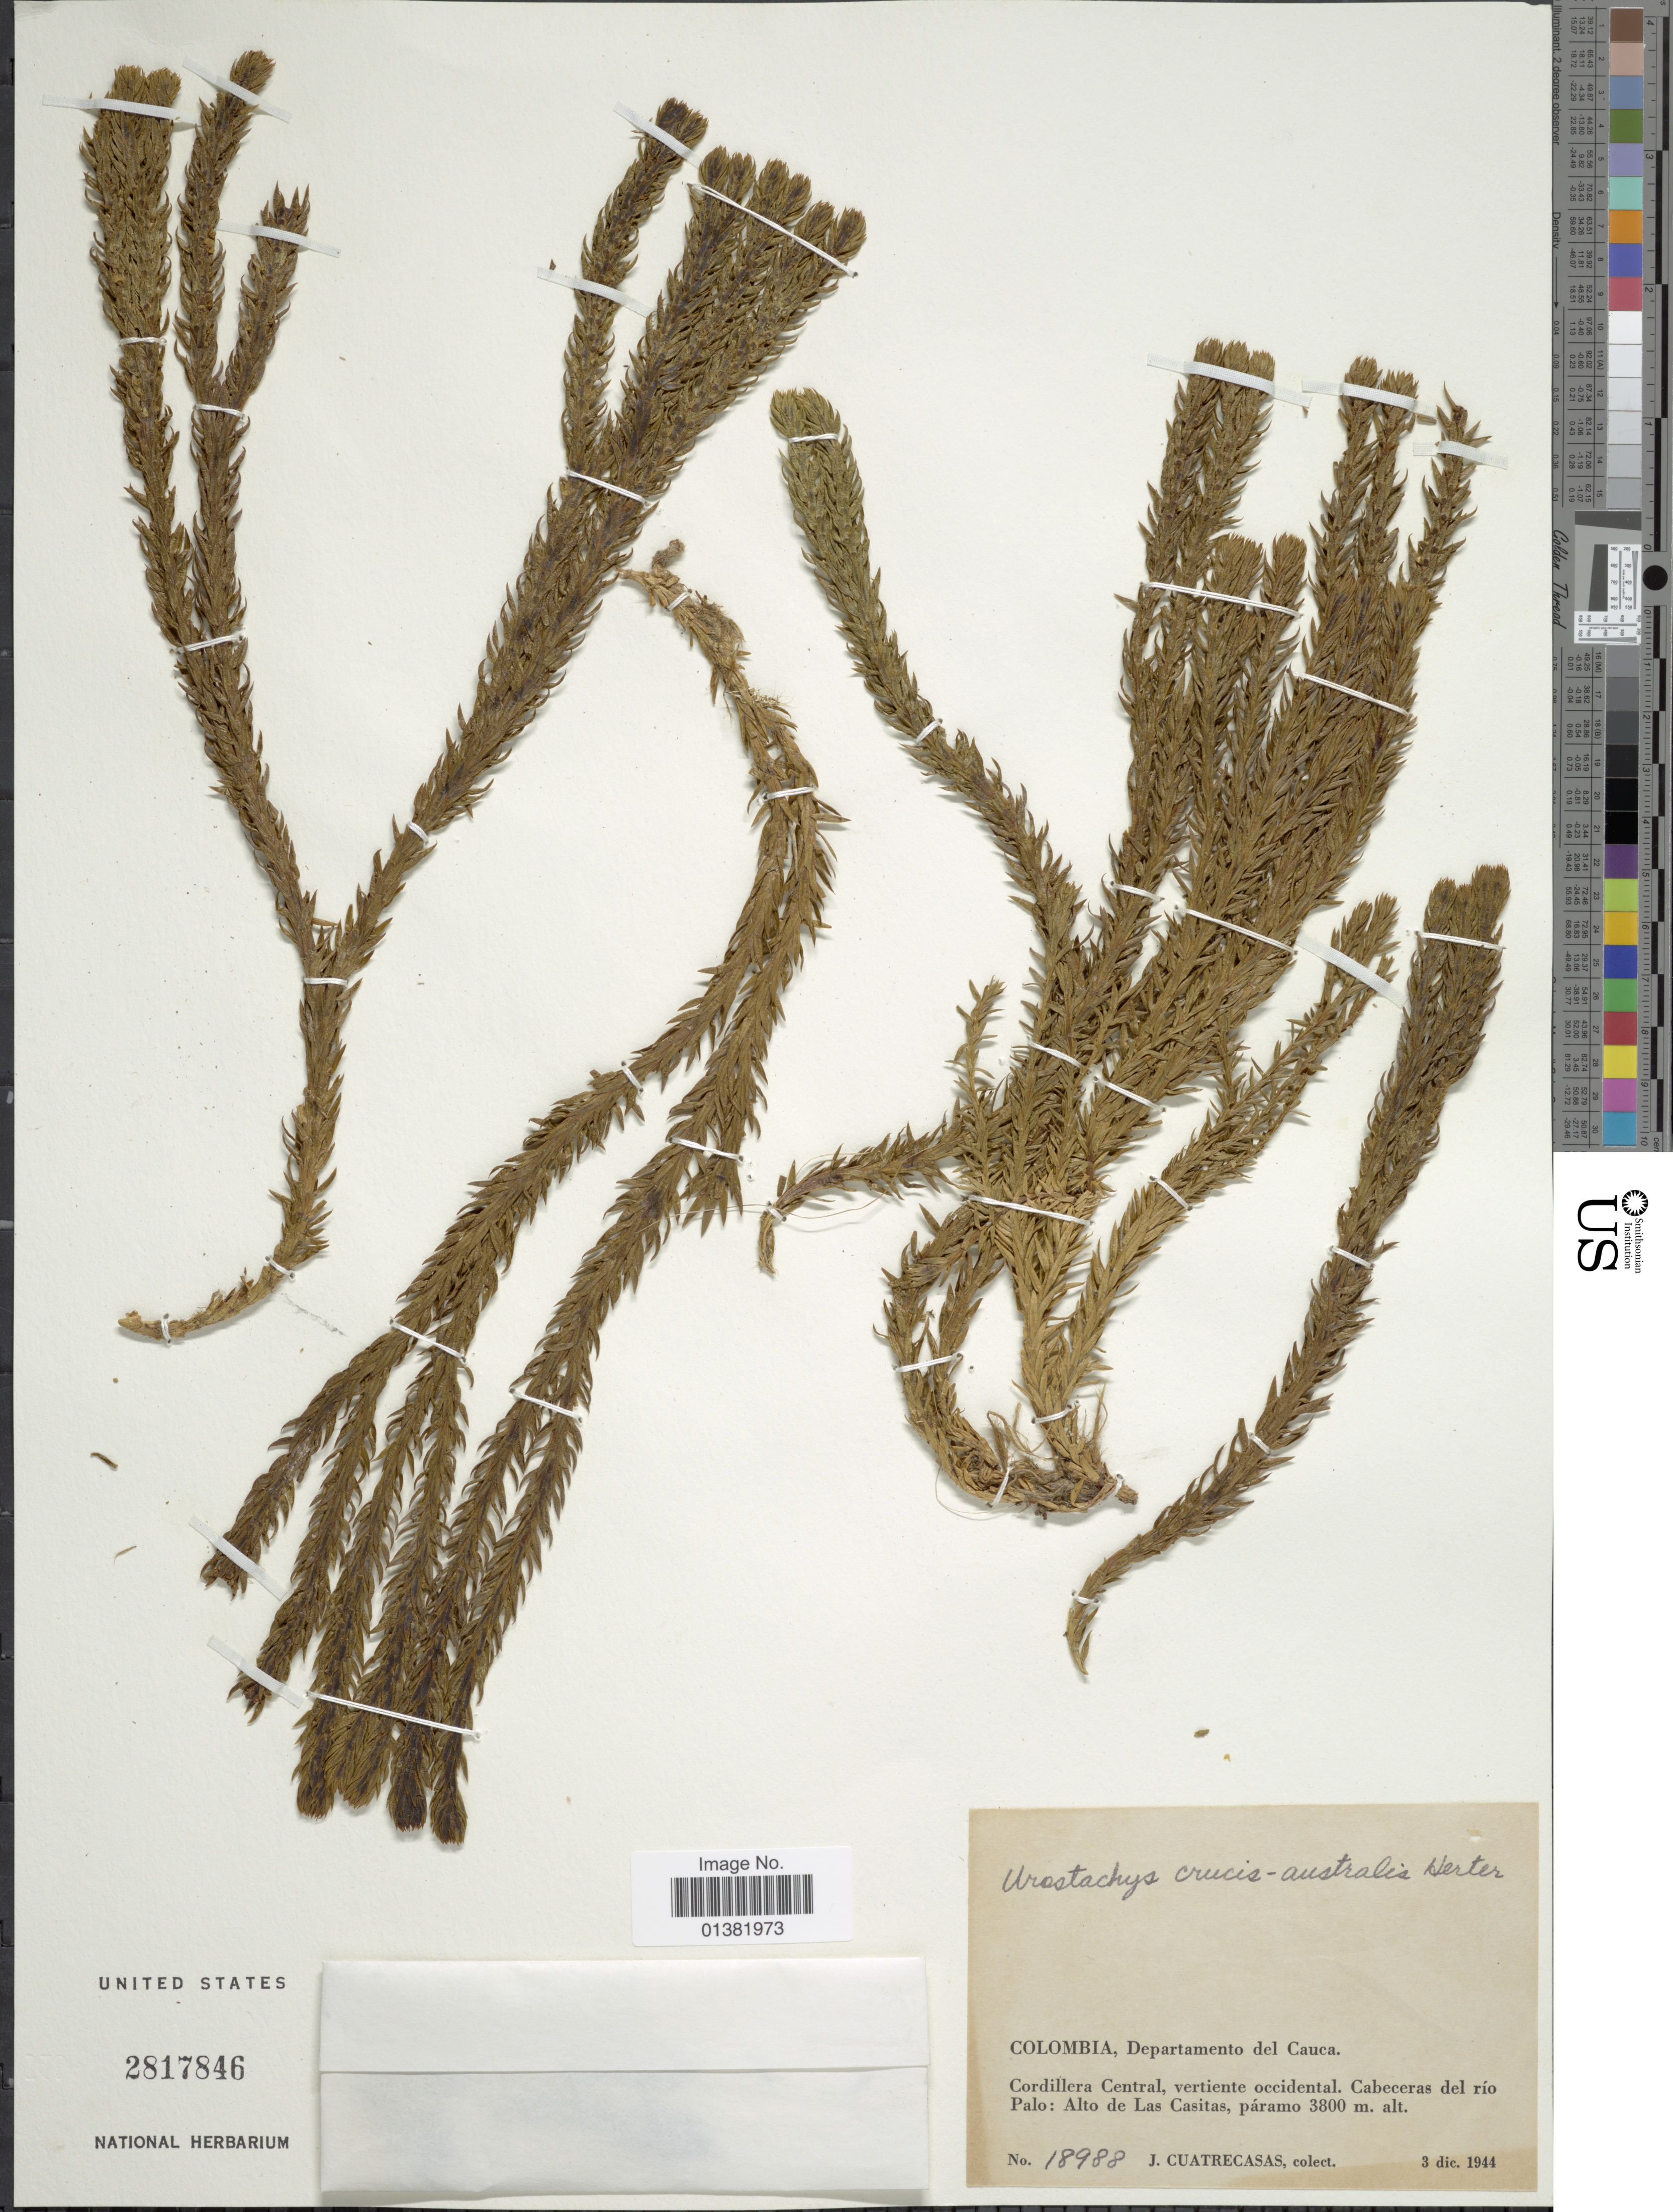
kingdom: Plantae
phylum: Tracheophyta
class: Lycopodiopsida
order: Lycopodiales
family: Lycopodiaceae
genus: Phlegmariurus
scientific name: Phlegmariurus crucis-australis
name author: (Herter) B. Øllg.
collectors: J. Cuatrecasas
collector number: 18988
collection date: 1944-12-03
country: Colombia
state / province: Valle del Cauca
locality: Cordillera Central, vertiente occidental. Cabeceras del rio Palo: Alto de Las Casitas, páramo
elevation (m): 3800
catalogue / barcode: US 2817846